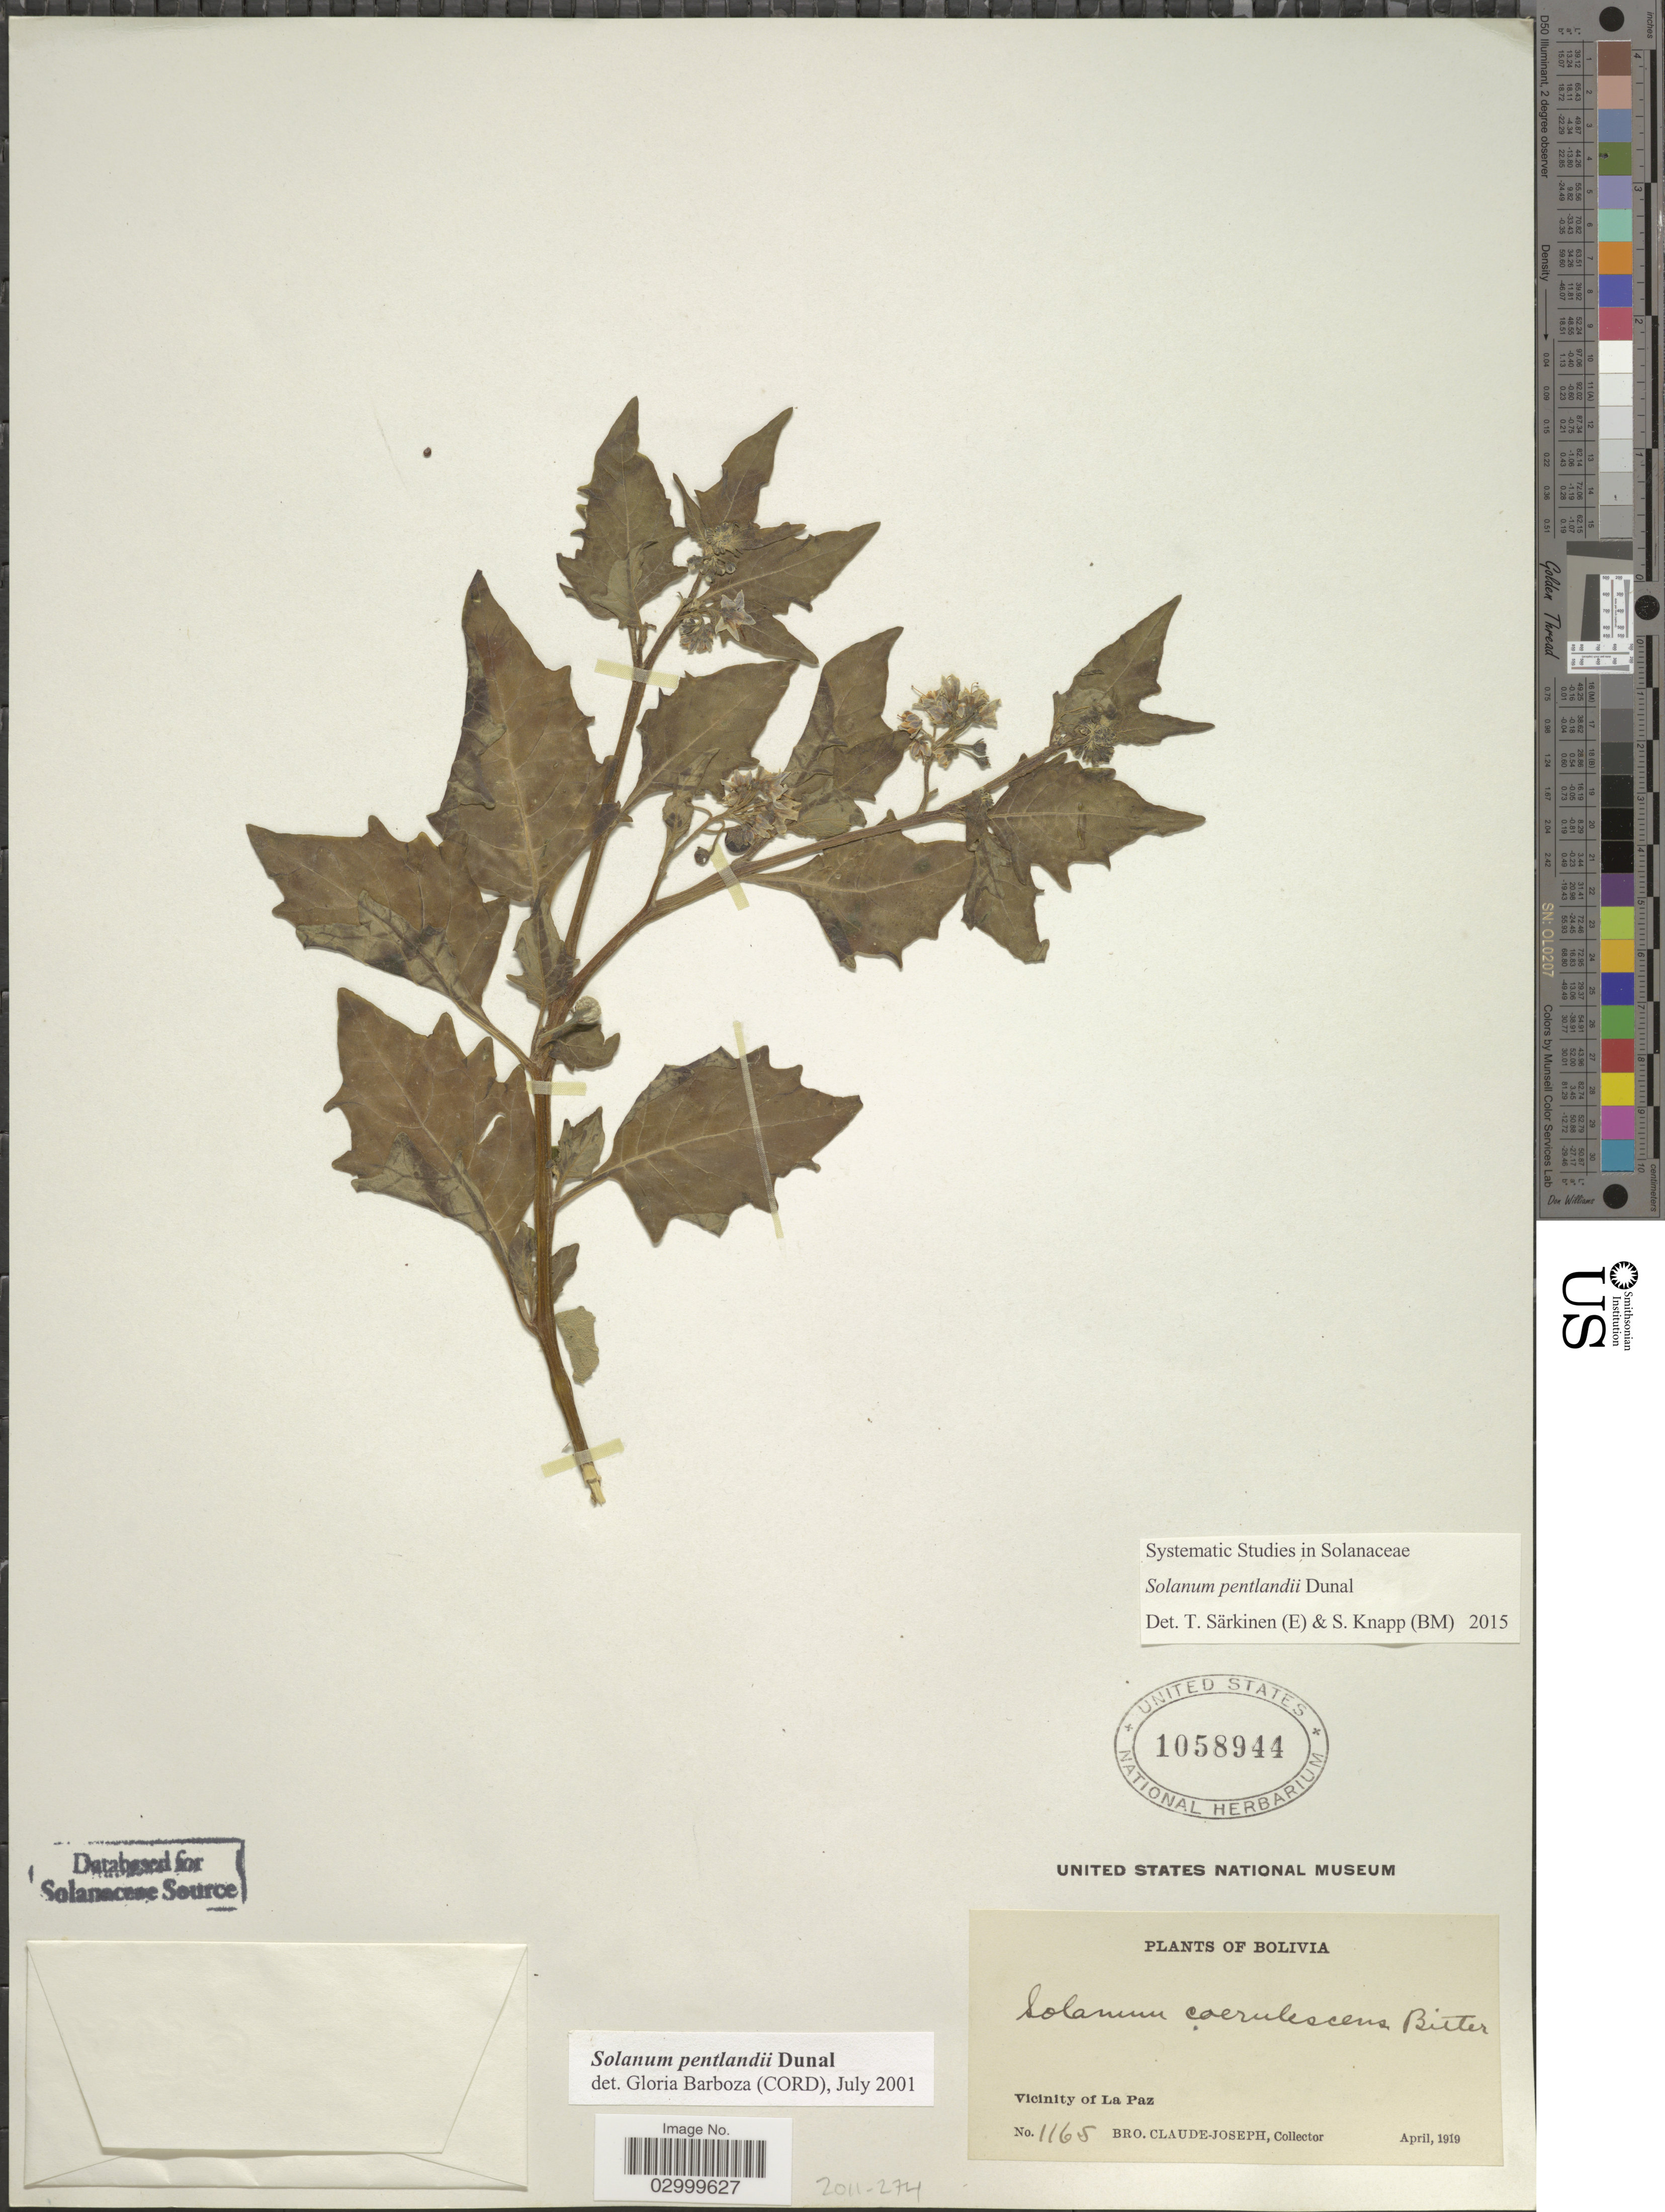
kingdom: Plantae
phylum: Tracheophyta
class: Magnoliopsida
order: Solanales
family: Solanaceae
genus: Solanum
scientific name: Solanum pentlandii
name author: Dunal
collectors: Bro. Claude-Joseph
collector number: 1165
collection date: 1919-04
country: Bolivia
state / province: La Paz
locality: Vicinity of La Paz.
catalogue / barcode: US 1058944